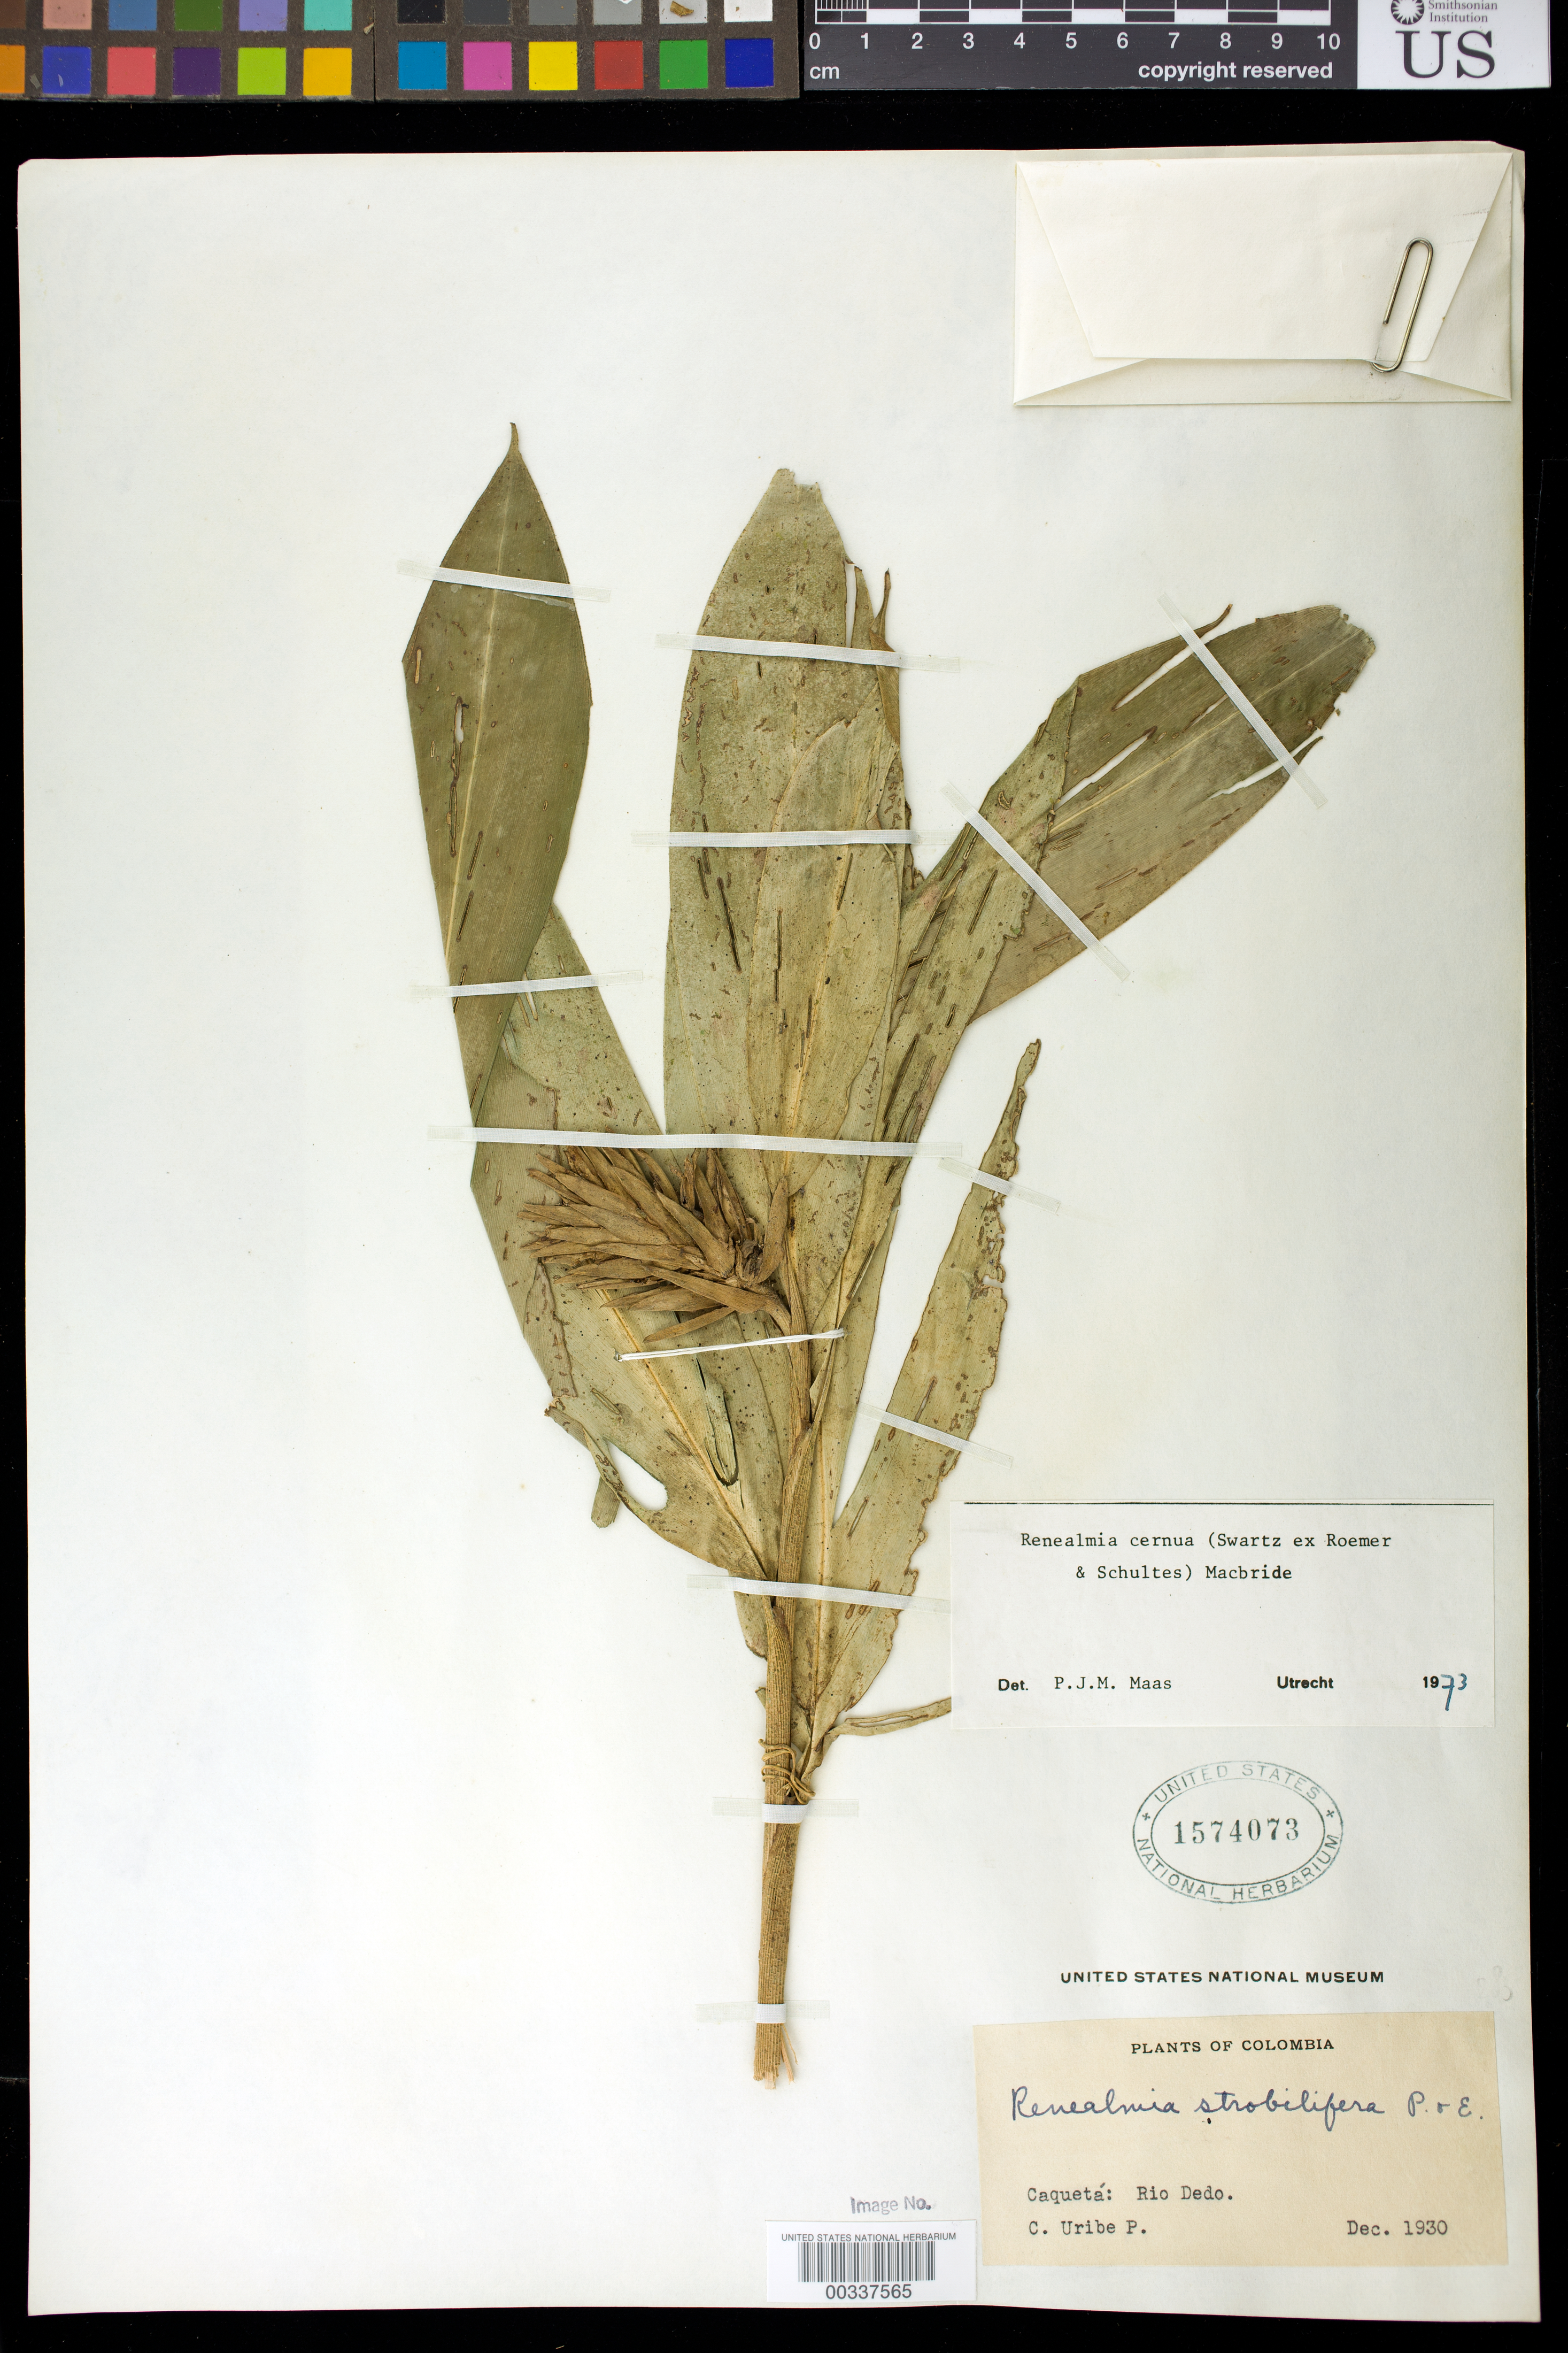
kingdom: Plantae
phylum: Tracheophyta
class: Liliopsida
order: Zingiberales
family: Zingiberaceae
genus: Renealmia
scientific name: Renealmia cernua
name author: (Sw. ex Roem. & Schult.) J.F. Macbr.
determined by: Maas, Paul J. M.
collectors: C. Uribe P.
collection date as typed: Dec 1930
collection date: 1930-12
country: Colombia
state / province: Caquetá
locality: Rio Dedo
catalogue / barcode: US 1574073